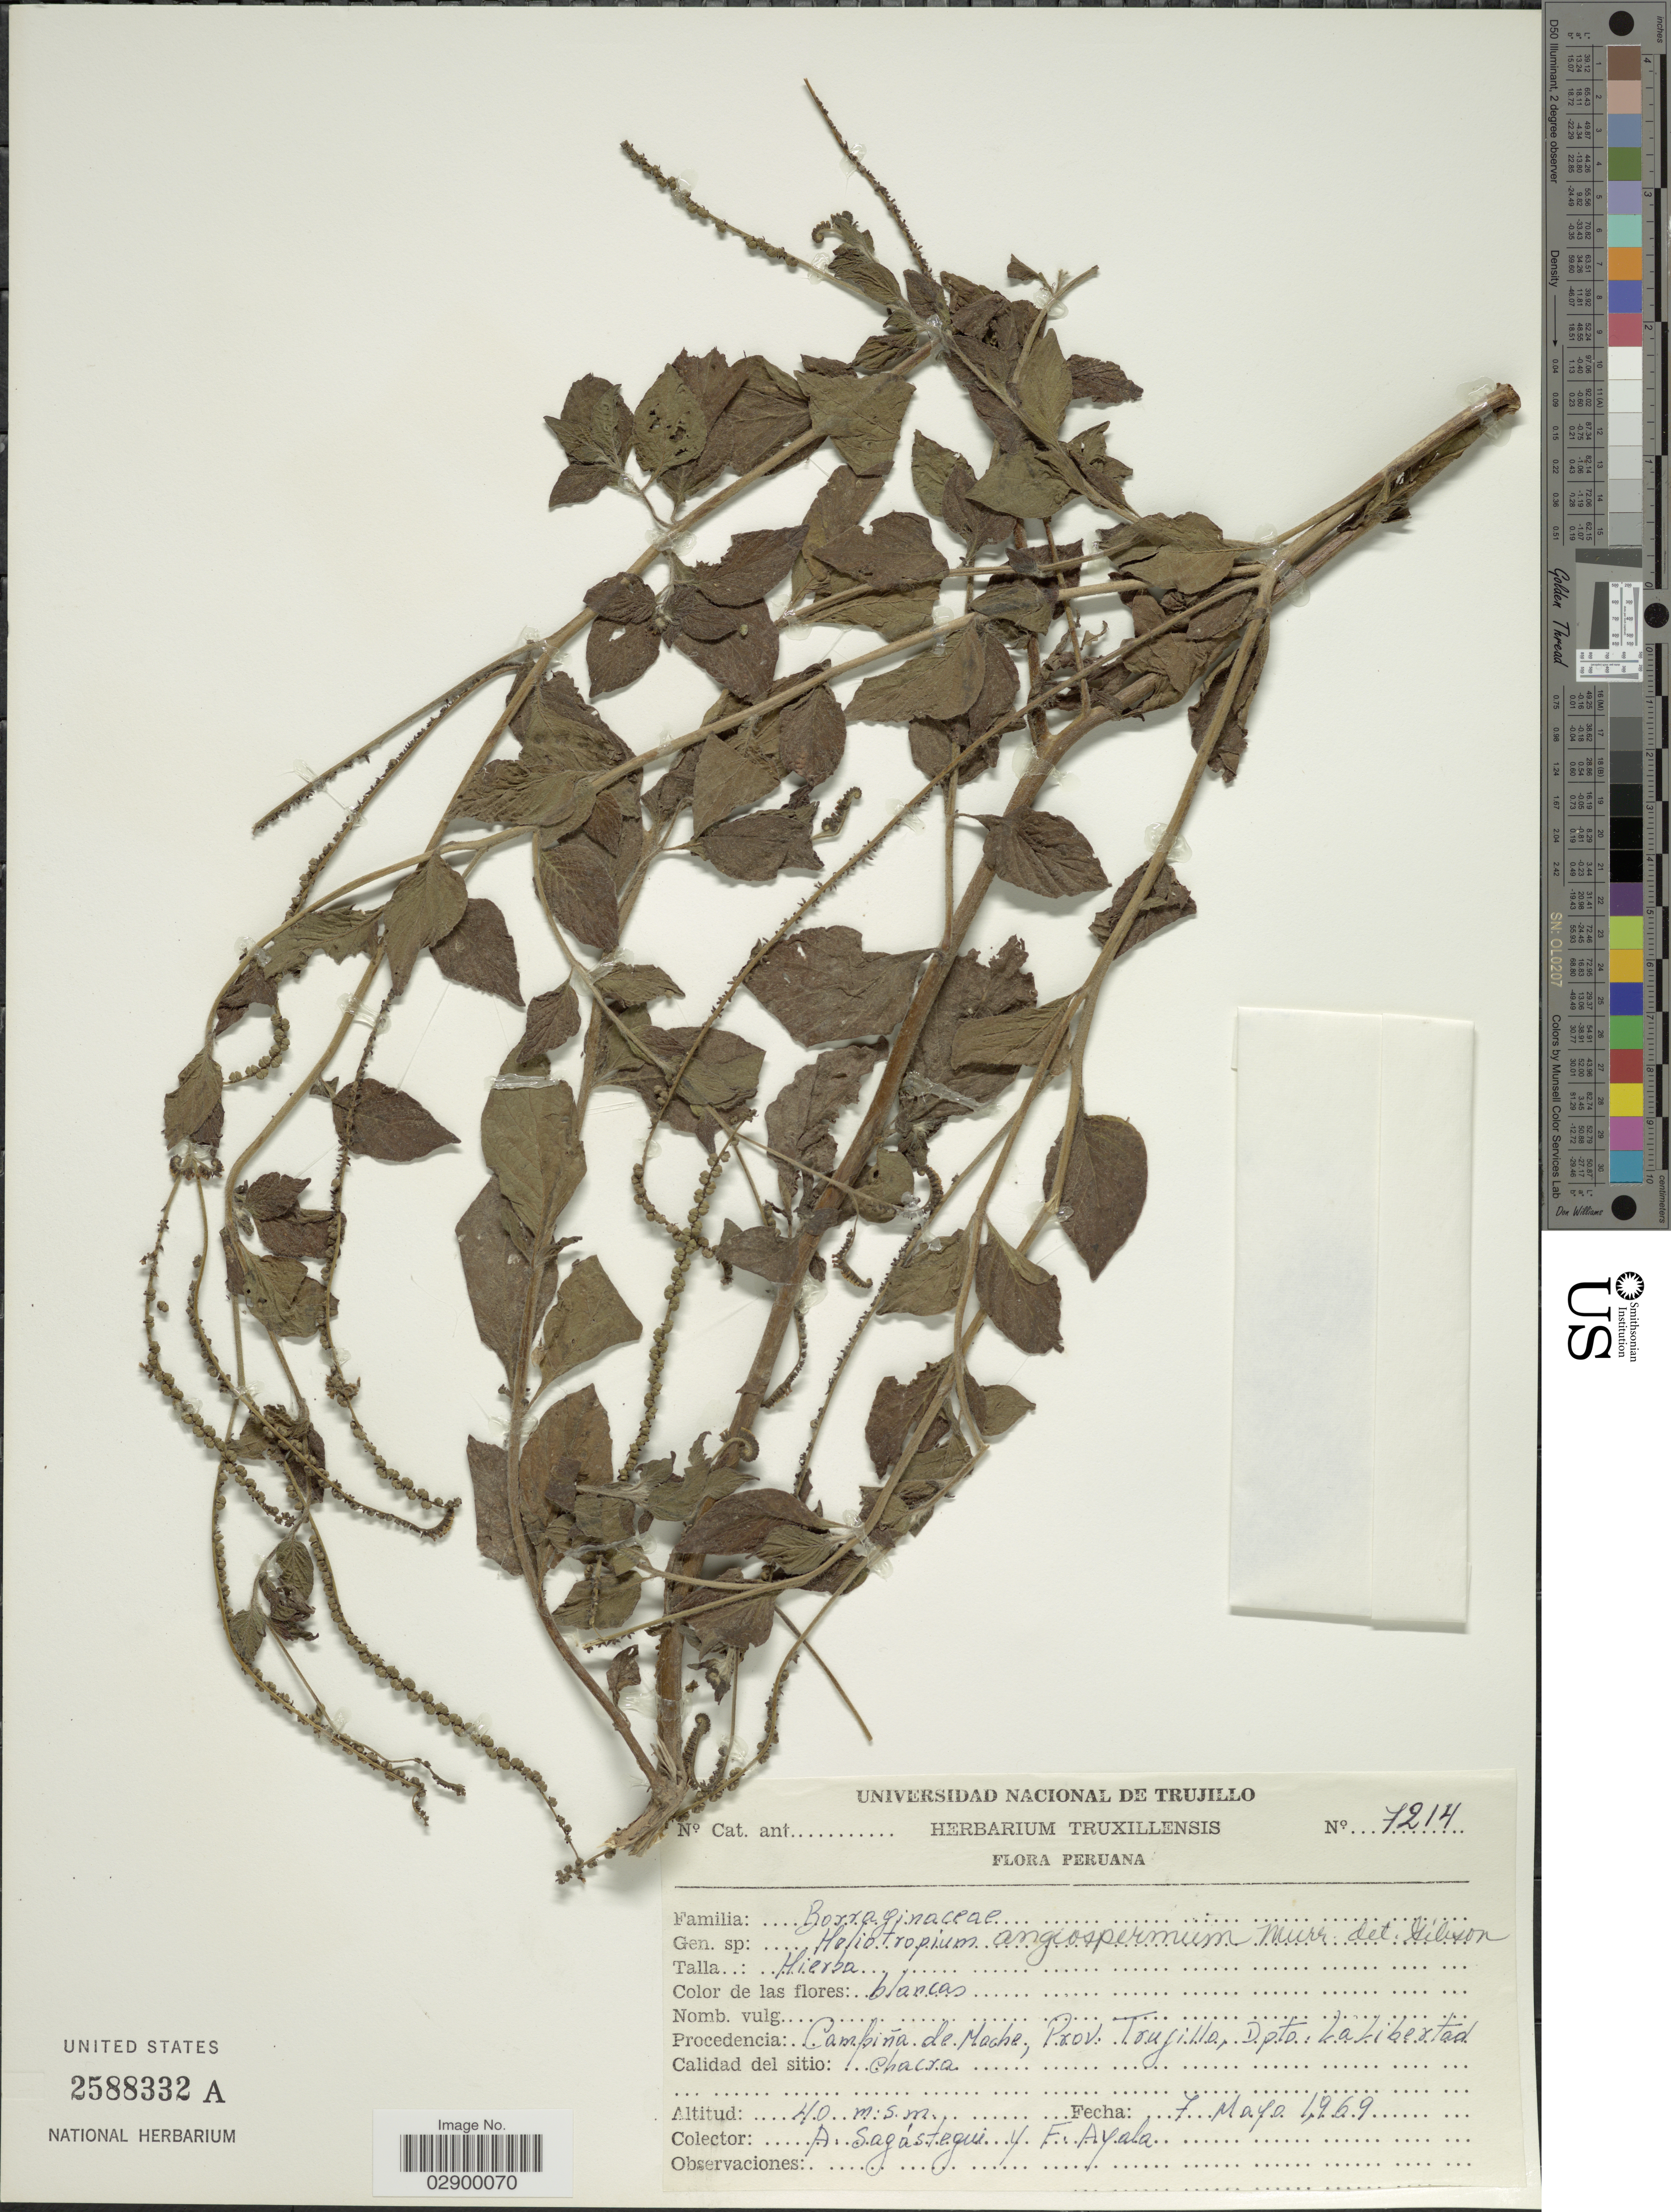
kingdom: Plantae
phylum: Tracheophyta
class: Magnoliopsida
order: Boraginales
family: Heliotropiaceae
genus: Heliotropium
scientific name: Heliotropium angiospermum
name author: Murray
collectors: A. Sagastegui & F. Ayala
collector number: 7214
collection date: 1969-05-07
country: Peru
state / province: La Libertad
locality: Procedencia Campiña de Moche, Prov. Trujillo, Dpto. La Libertad.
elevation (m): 40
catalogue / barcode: US 2588332A